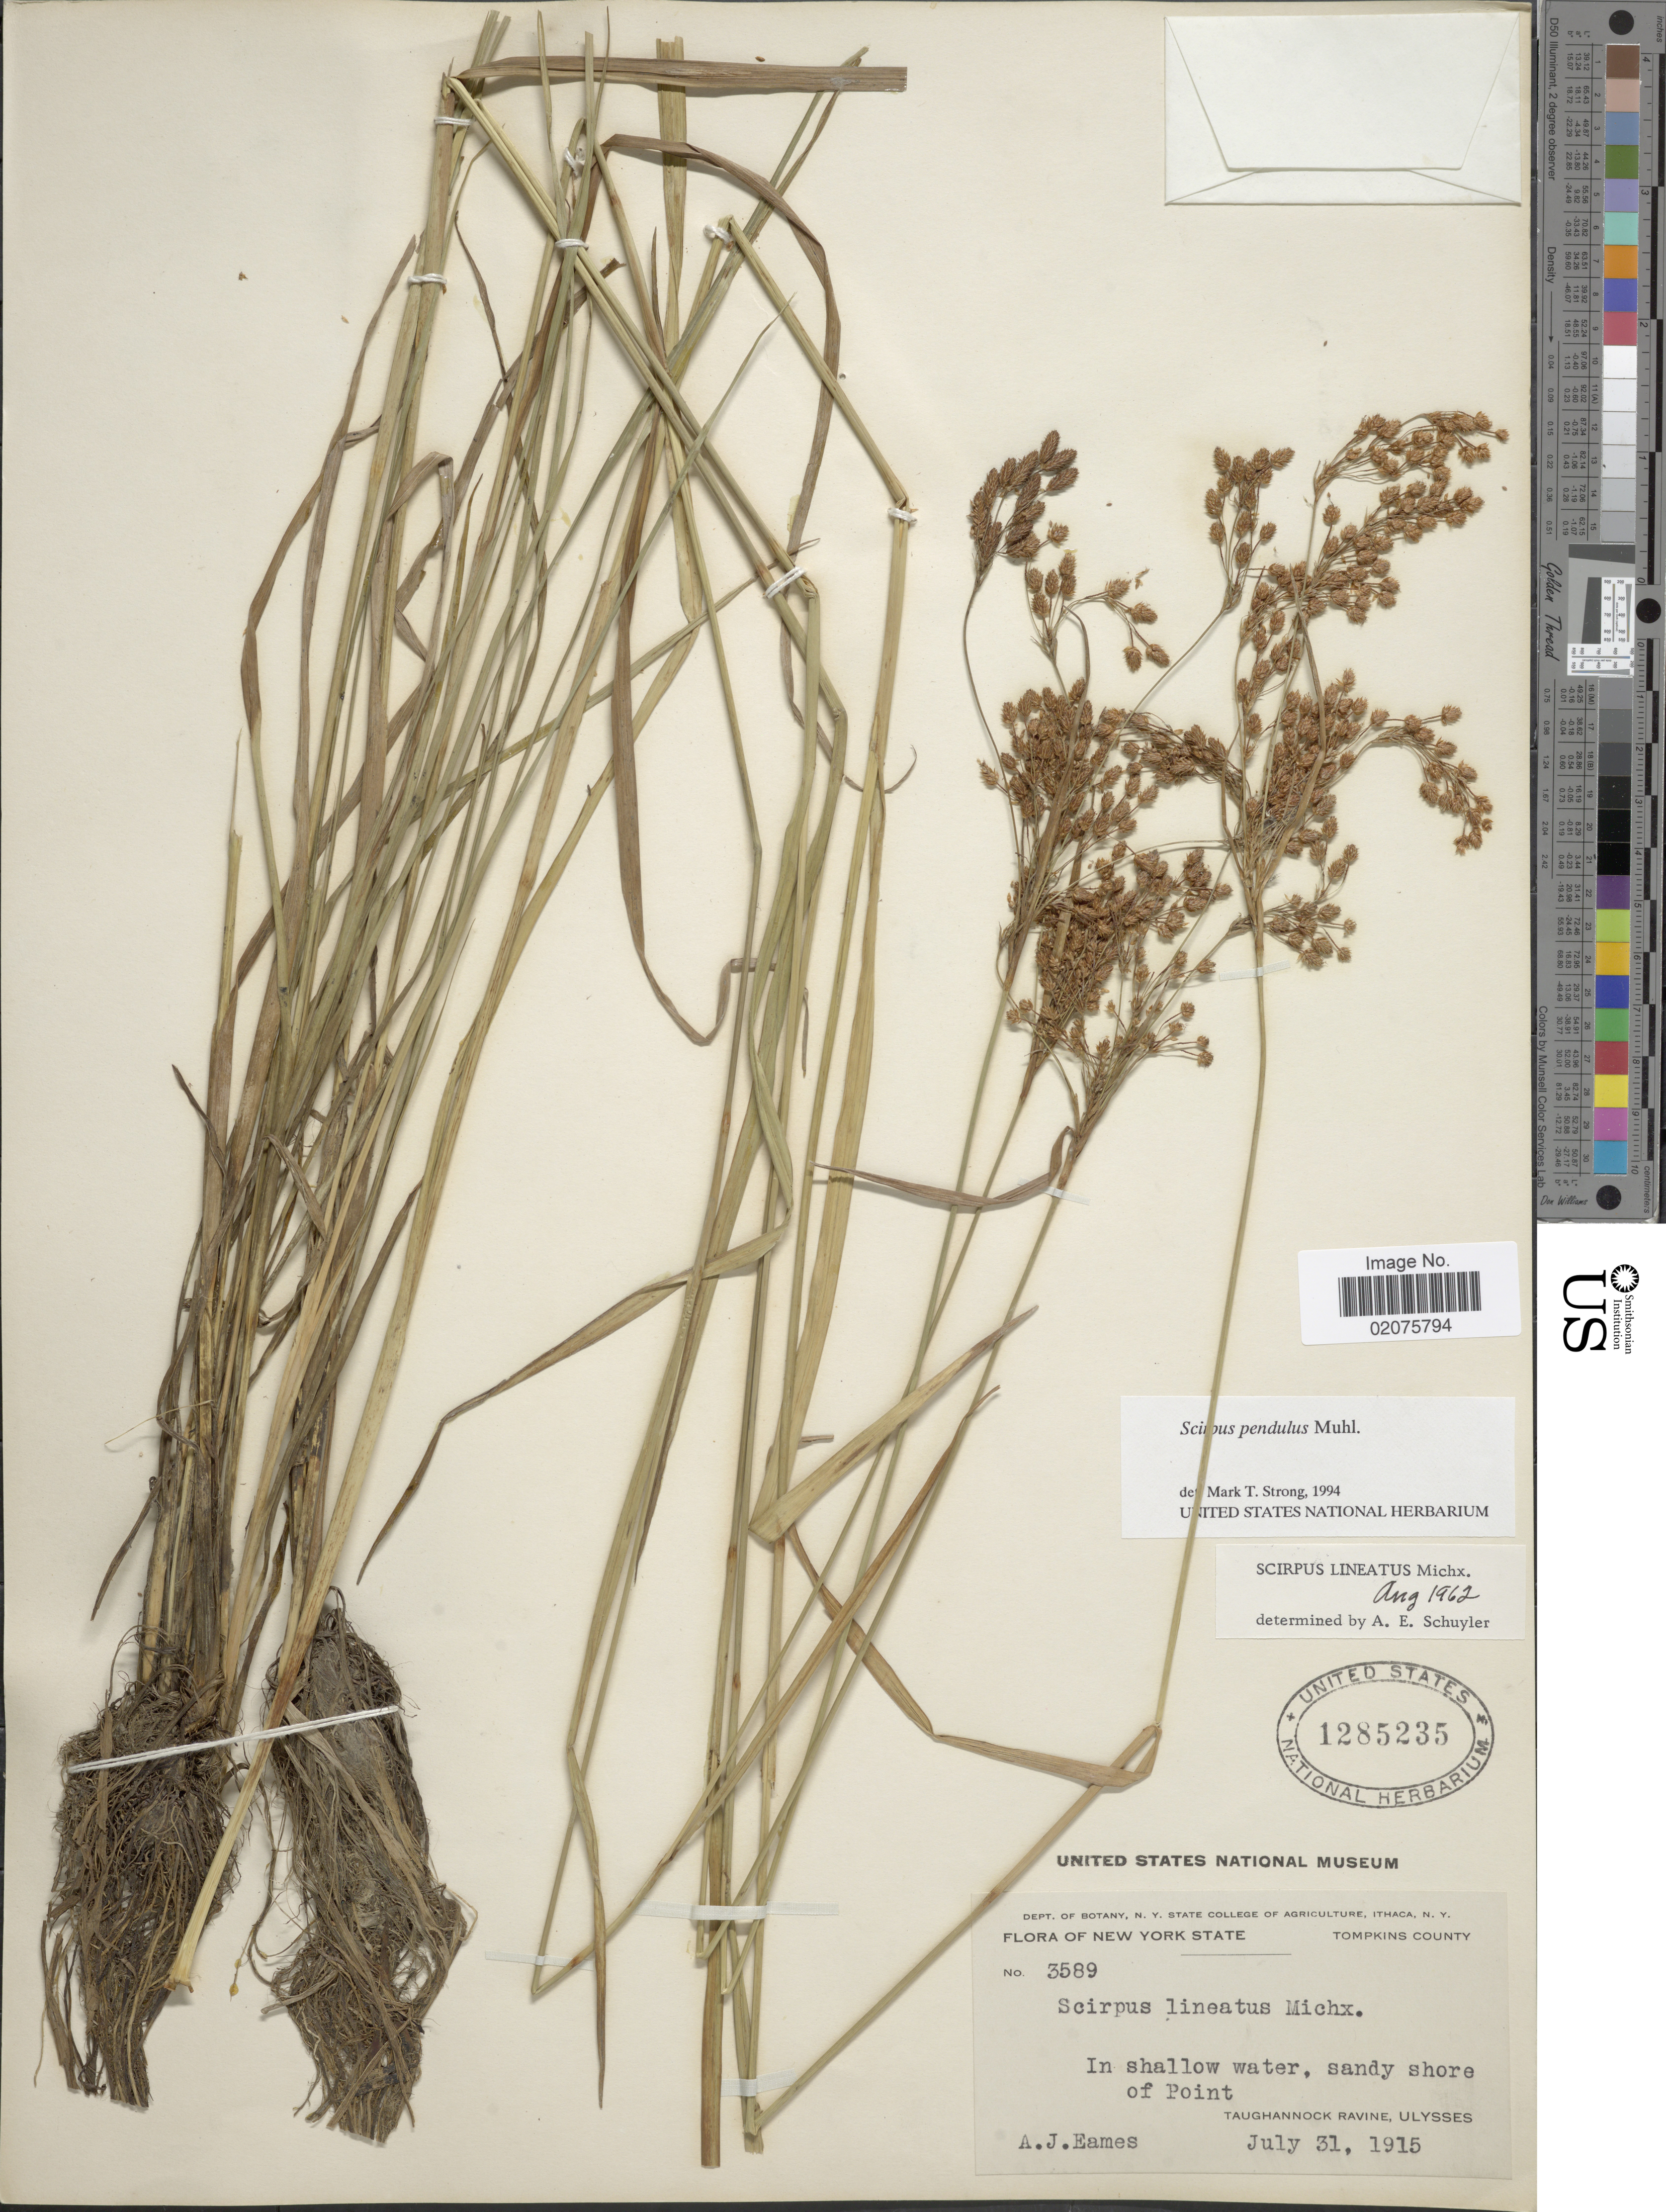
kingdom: Plantae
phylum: Tracheophyta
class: Liliopsida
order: Poales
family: Cyperaceae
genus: Scirpus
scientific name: Scirpus pendulus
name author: Muhl.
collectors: A. J. Eames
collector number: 3589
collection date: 1915-07-31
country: United States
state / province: New York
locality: Tompkins County. In shallow water, sandy shore of Point. Taughannock Ravine, Ulysses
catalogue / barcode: US 1285235